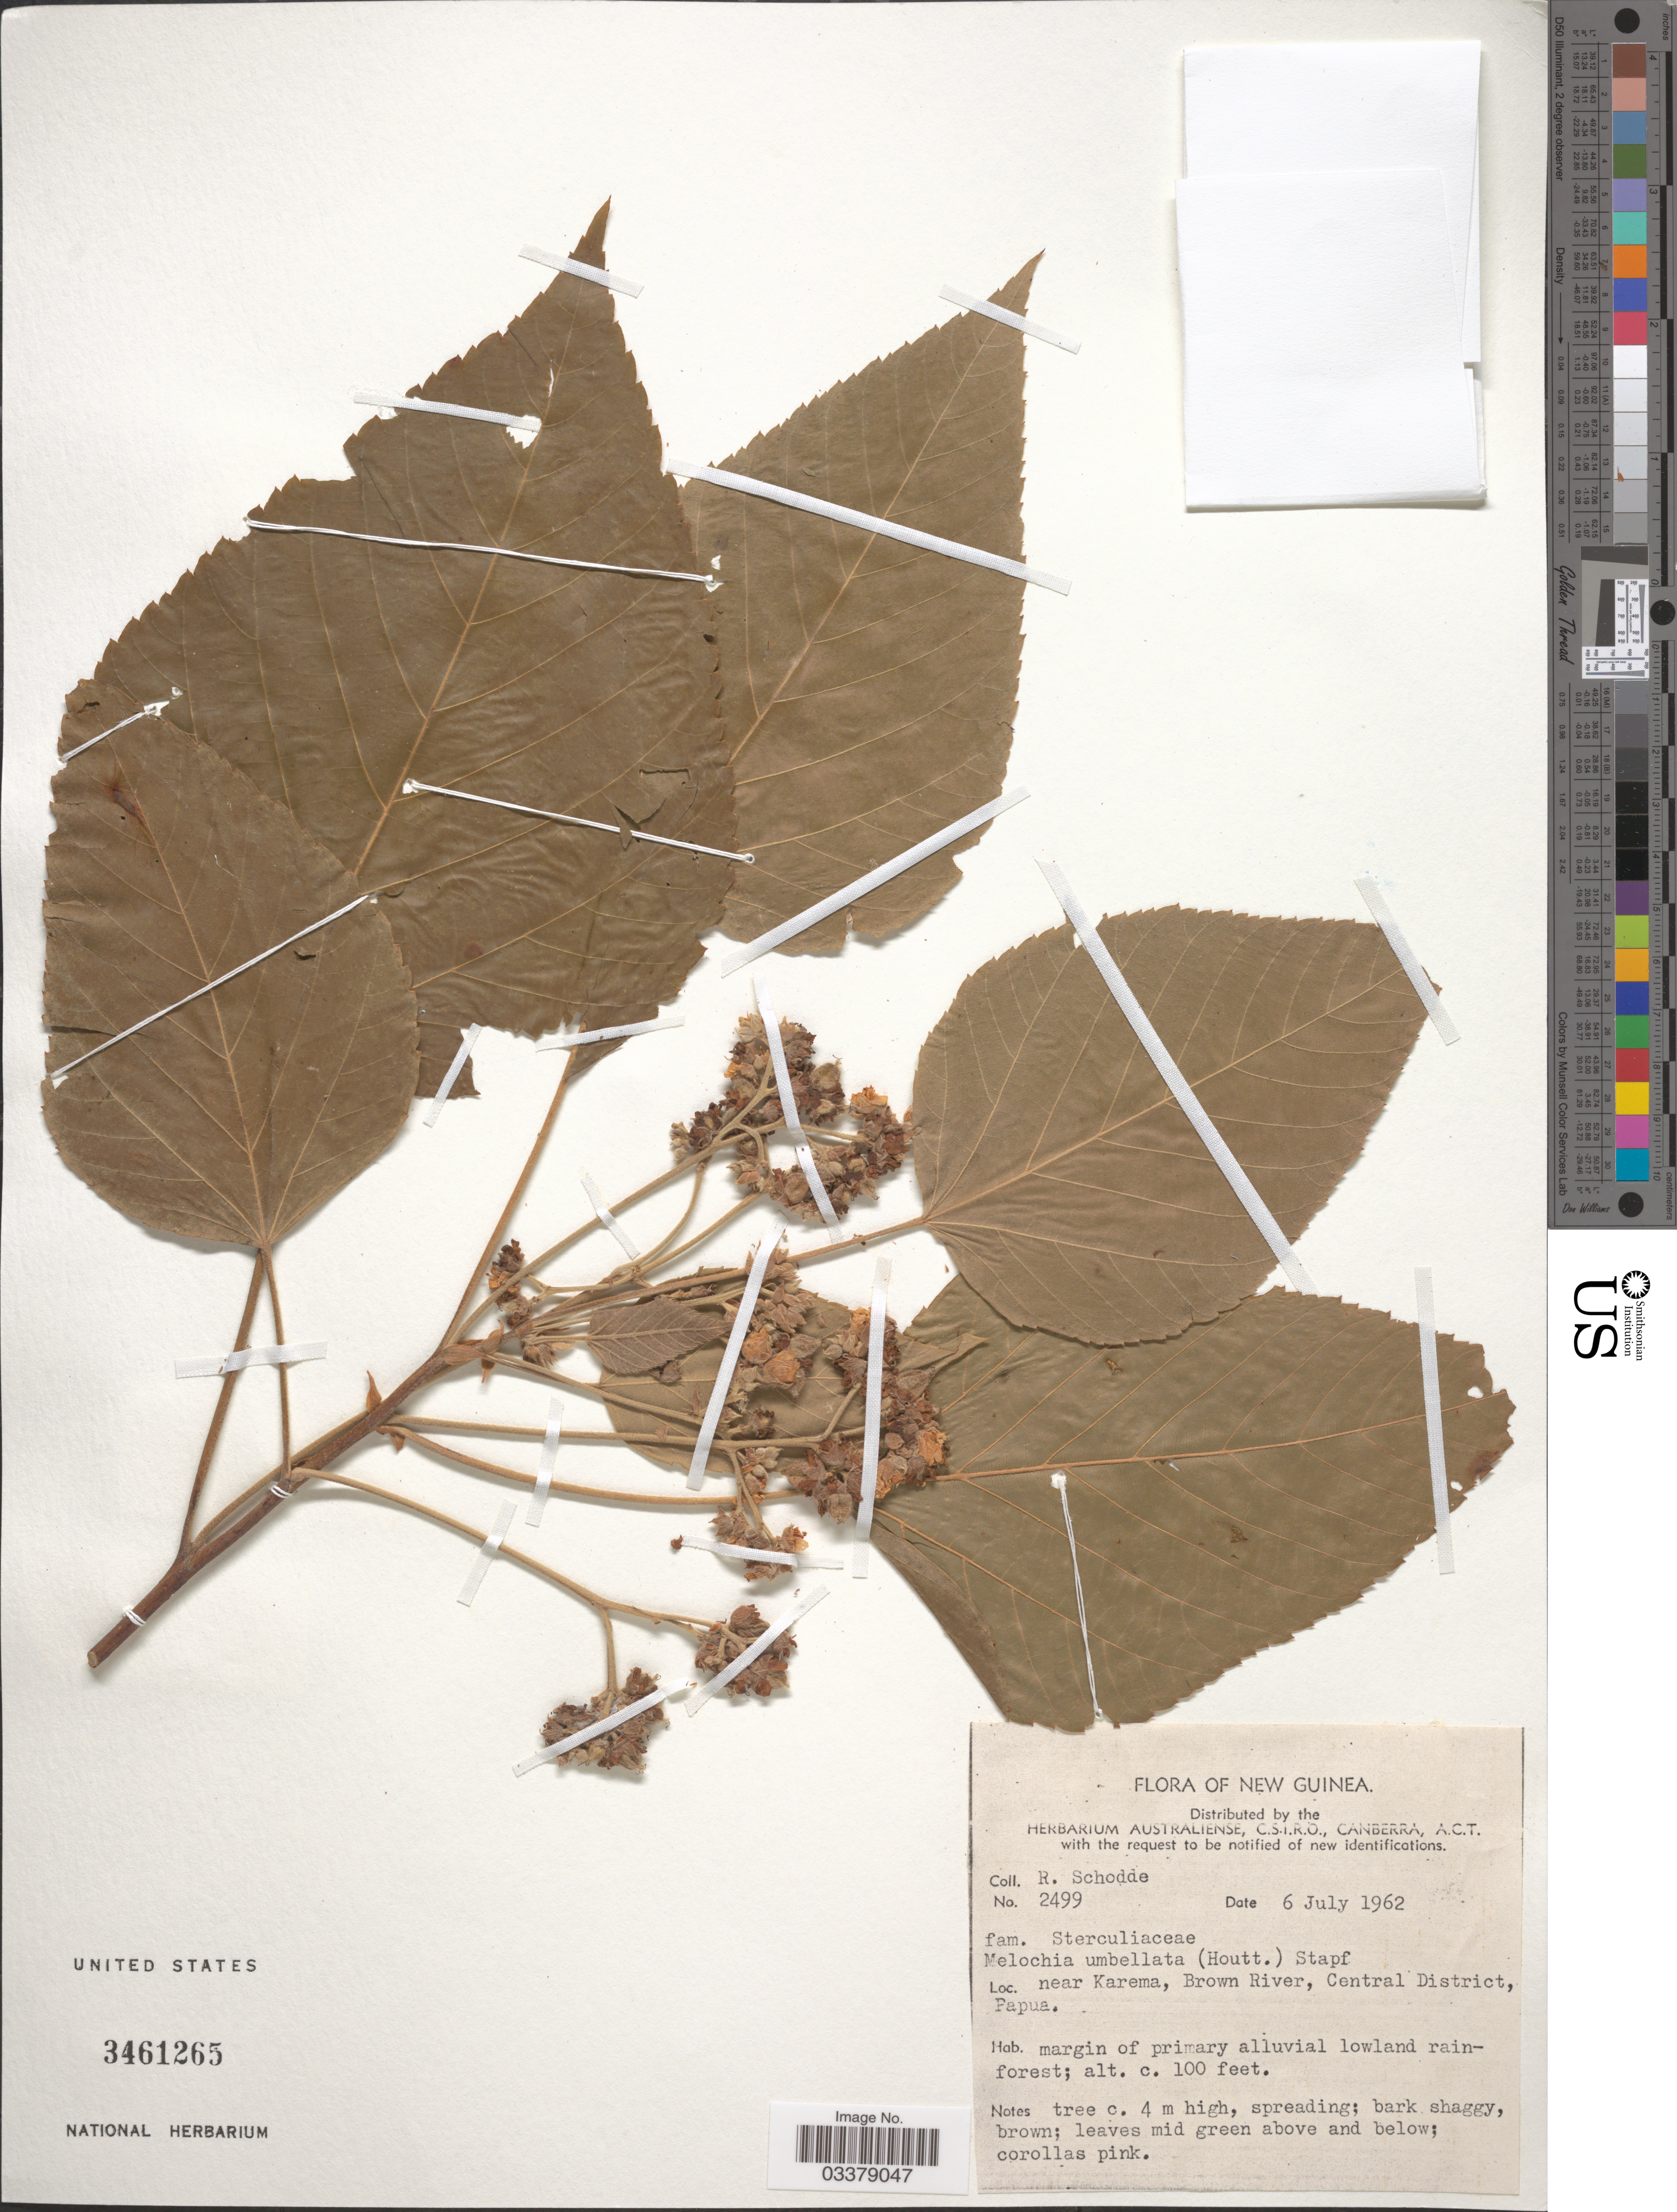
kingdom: Plantae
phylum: Tracheophyta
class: Magnoliopsida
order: Malvales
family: Malvaceae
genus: Melochia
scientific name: Melochia umbellata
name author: Stapf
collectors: R. Schodde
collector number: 2499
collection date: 1962-07-06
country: Papua New Guinea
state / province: Central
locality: New Guinea. Near Karema, Brown River, Central District, Papua.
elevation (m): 30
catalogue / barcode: US 3461265